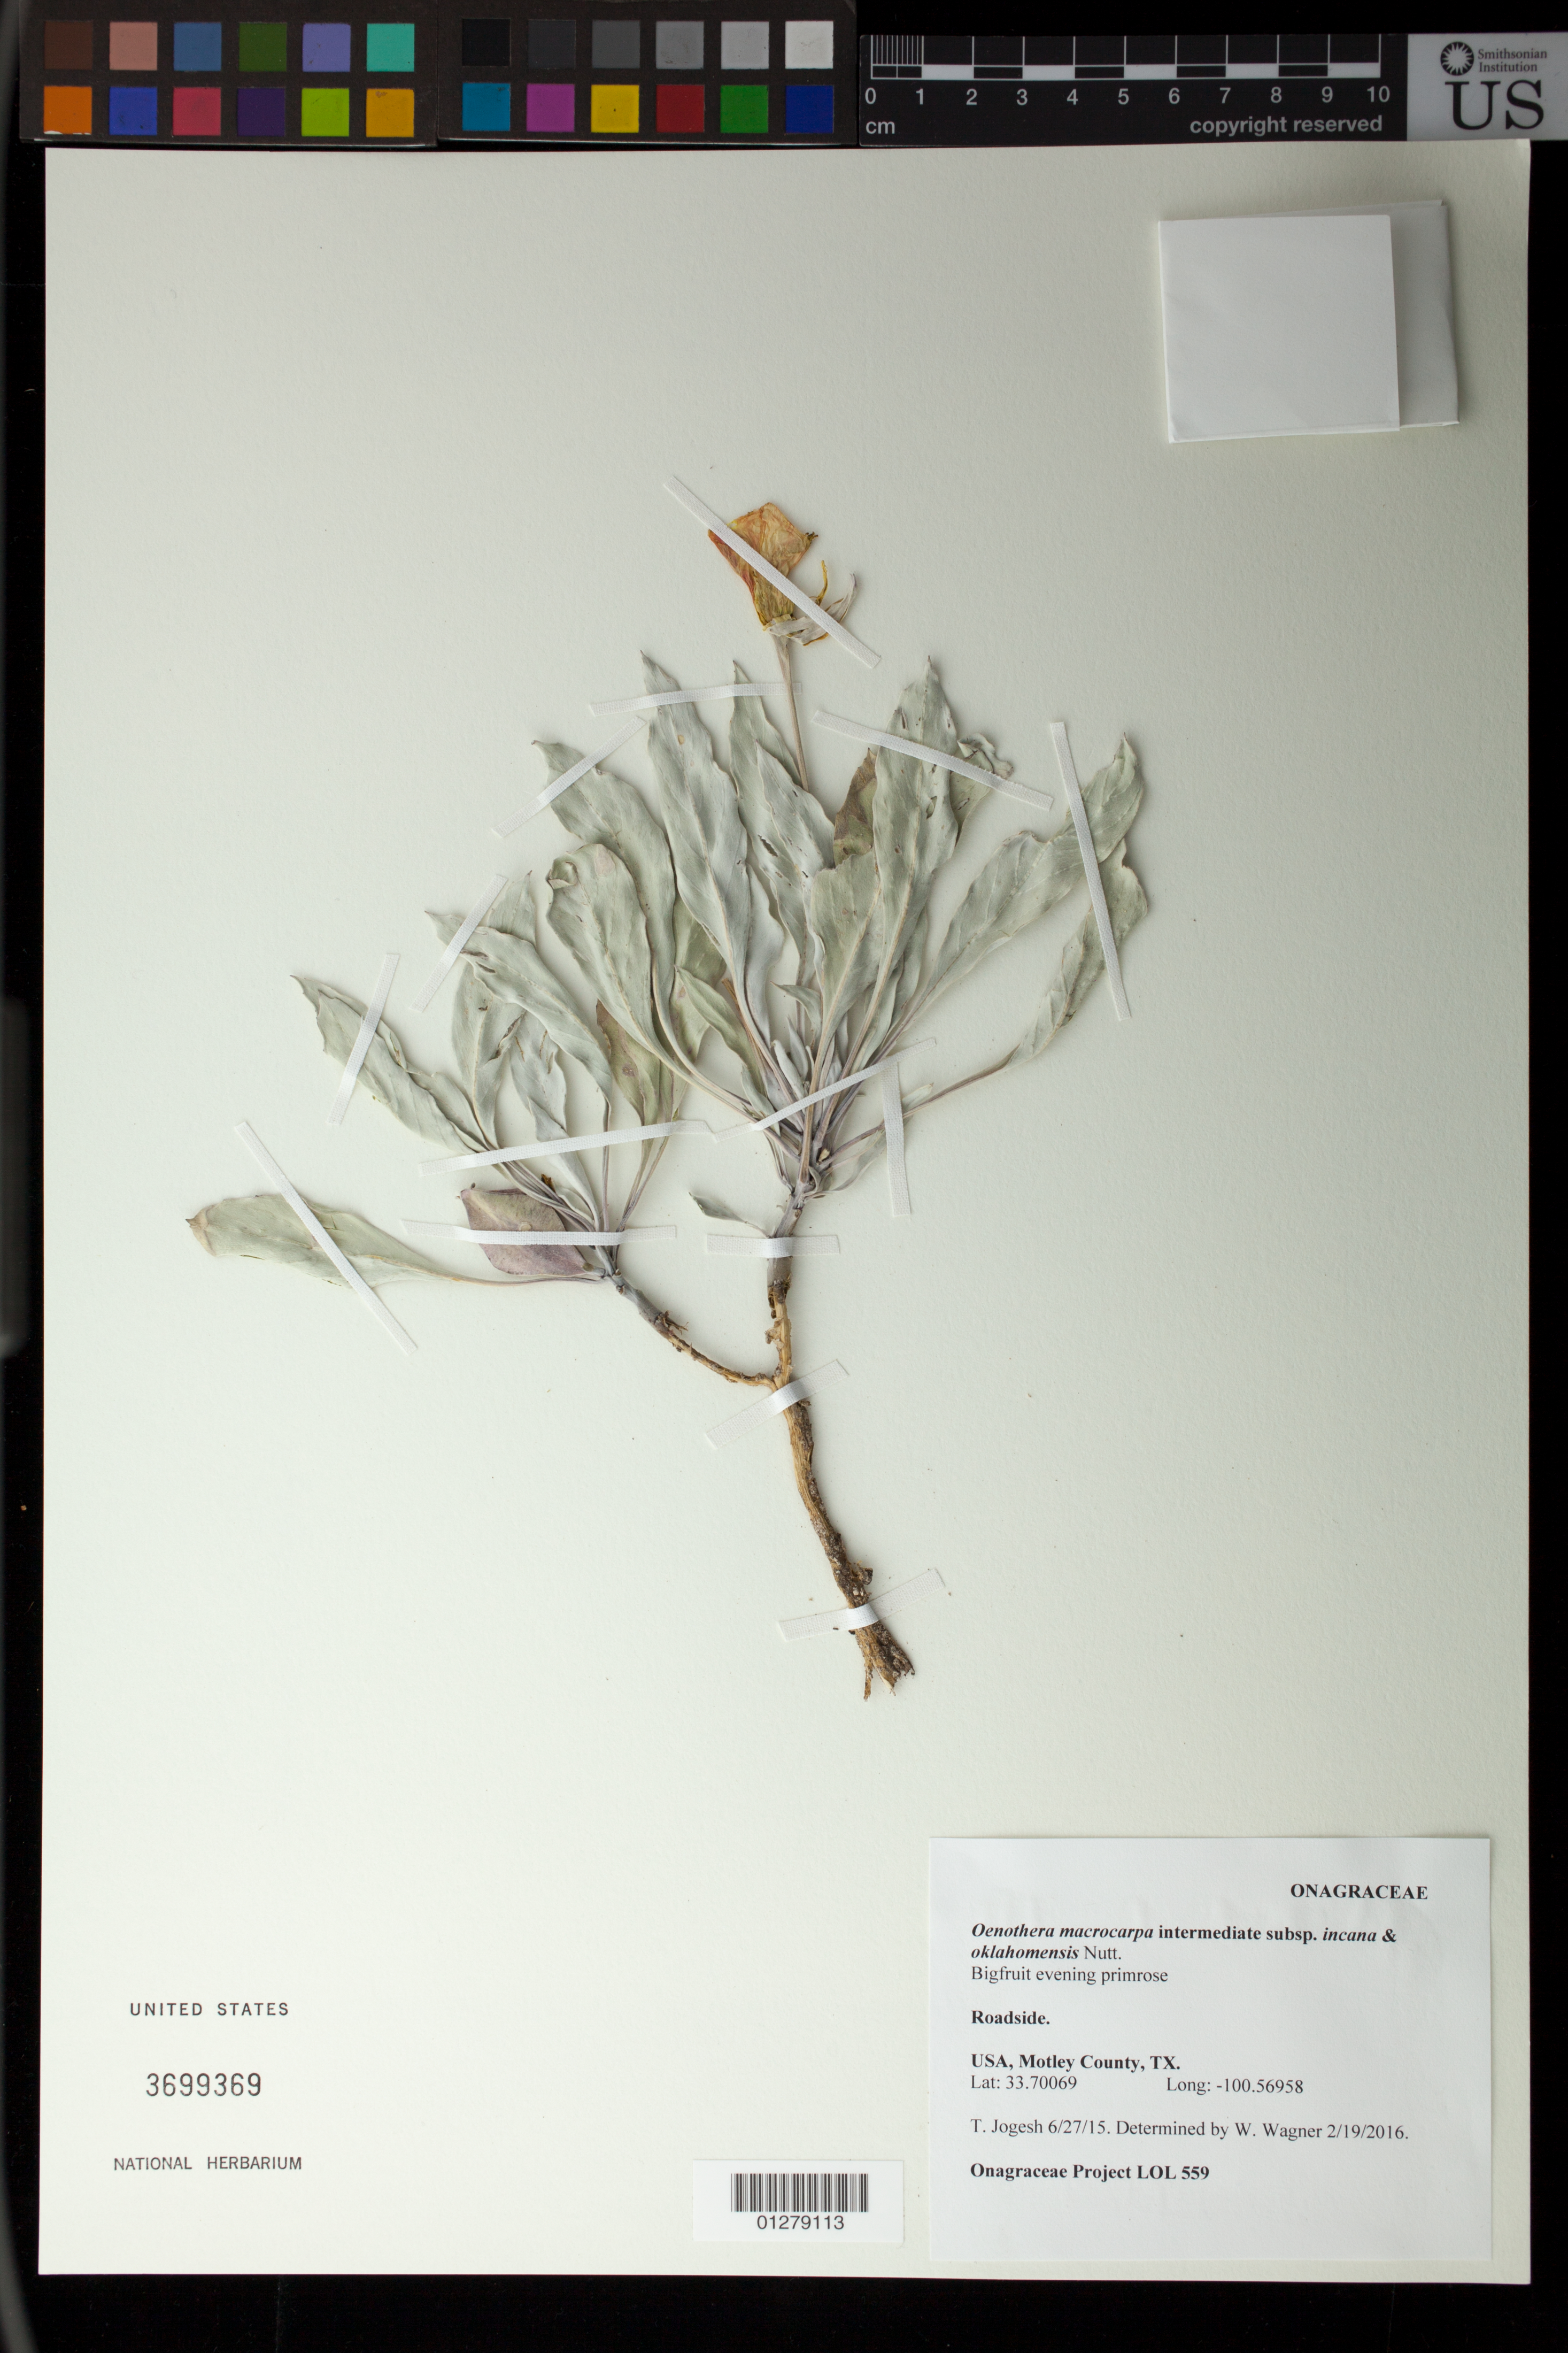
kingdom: Plantae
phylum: Tracheophyta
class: Magnoliopsida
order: Myrtales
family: Onagraceae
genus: Oenothera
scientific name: Oenothera macrocarpa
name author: Nutt.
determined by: Wagner, W. L., (BOT), Smithsonian Institution - National Museum of Natural History (UNITED STATES)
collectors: T. Jojesh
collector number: LOL 559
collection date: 2015-06-27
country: United States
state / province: Texas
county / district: Motley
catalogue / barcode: US 3699369